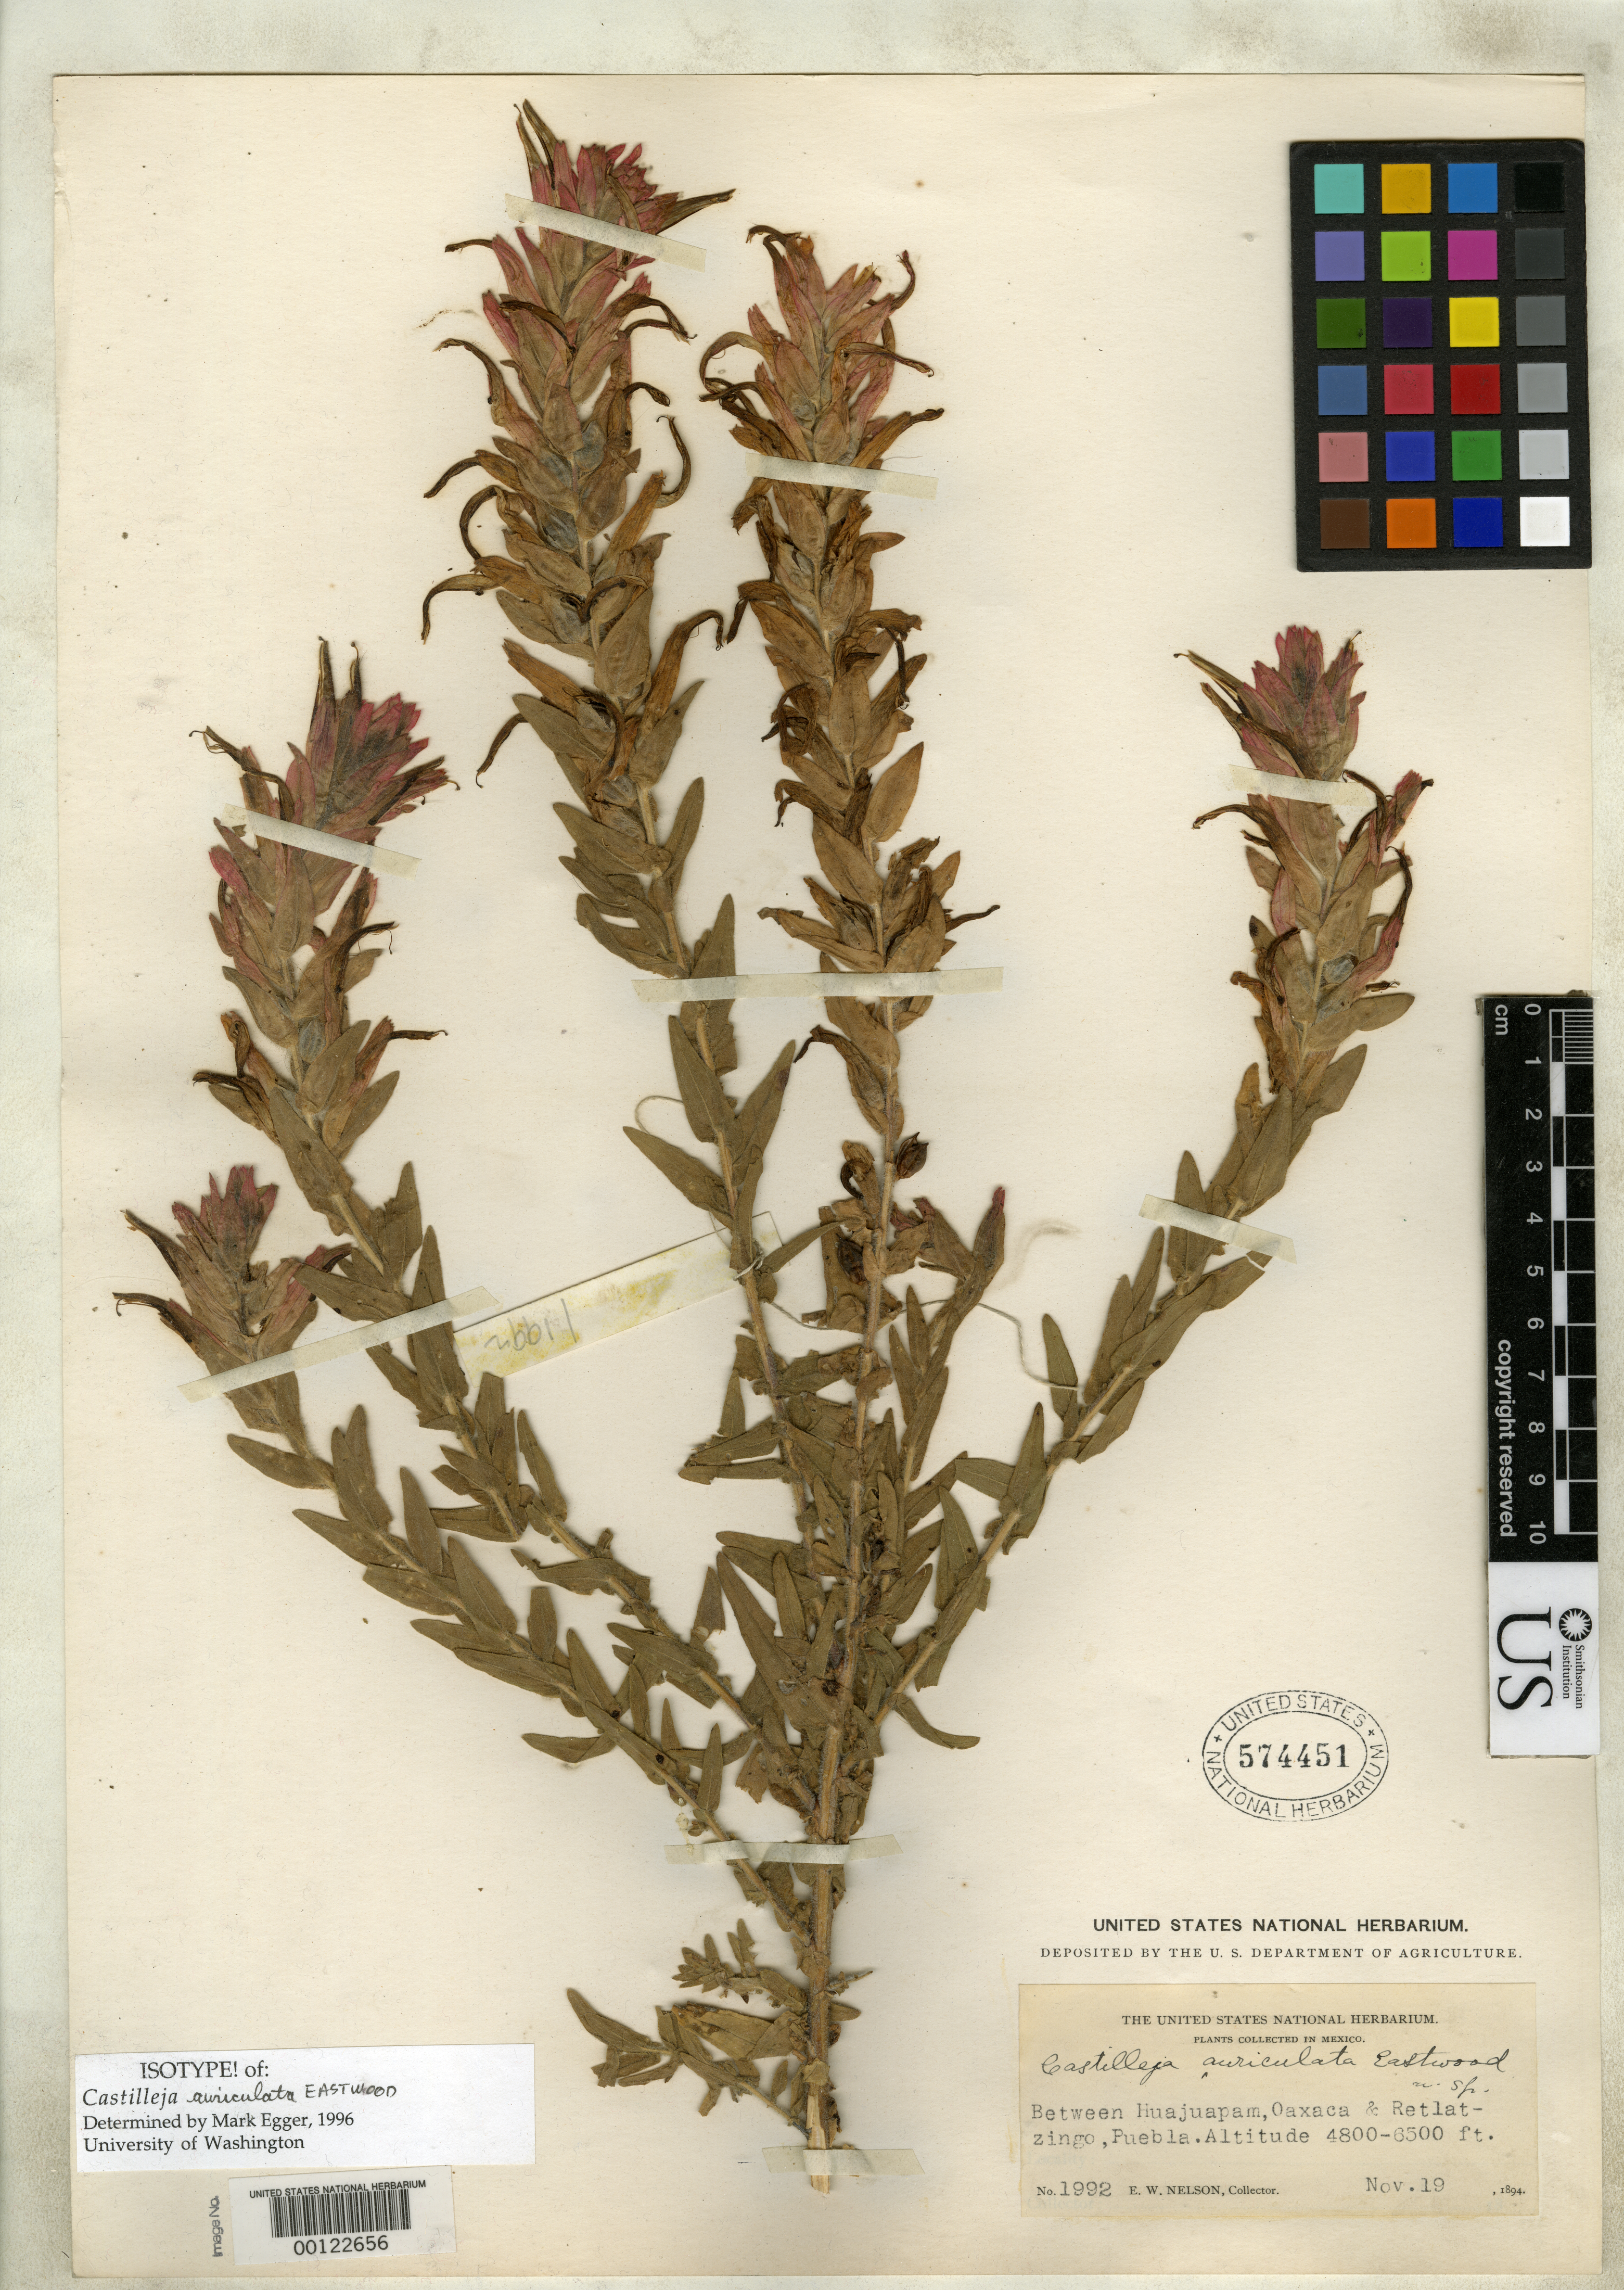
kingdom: Plantae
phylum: Tracheophyta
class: Magnoliopsida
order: Lamiales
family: Orobanchaceae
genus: Castilleja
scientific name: Castilleja auriculata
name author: Eastw.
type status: Isotype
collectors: E. W. Nelson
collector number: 1992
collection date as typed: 19 Nov 1894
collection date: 1894-11-19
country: Mexico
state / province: Puebla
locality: Between Huajuapam, Oaxaca & Retlatzingo, Puebla.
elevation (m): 1463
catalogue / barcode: US 574451